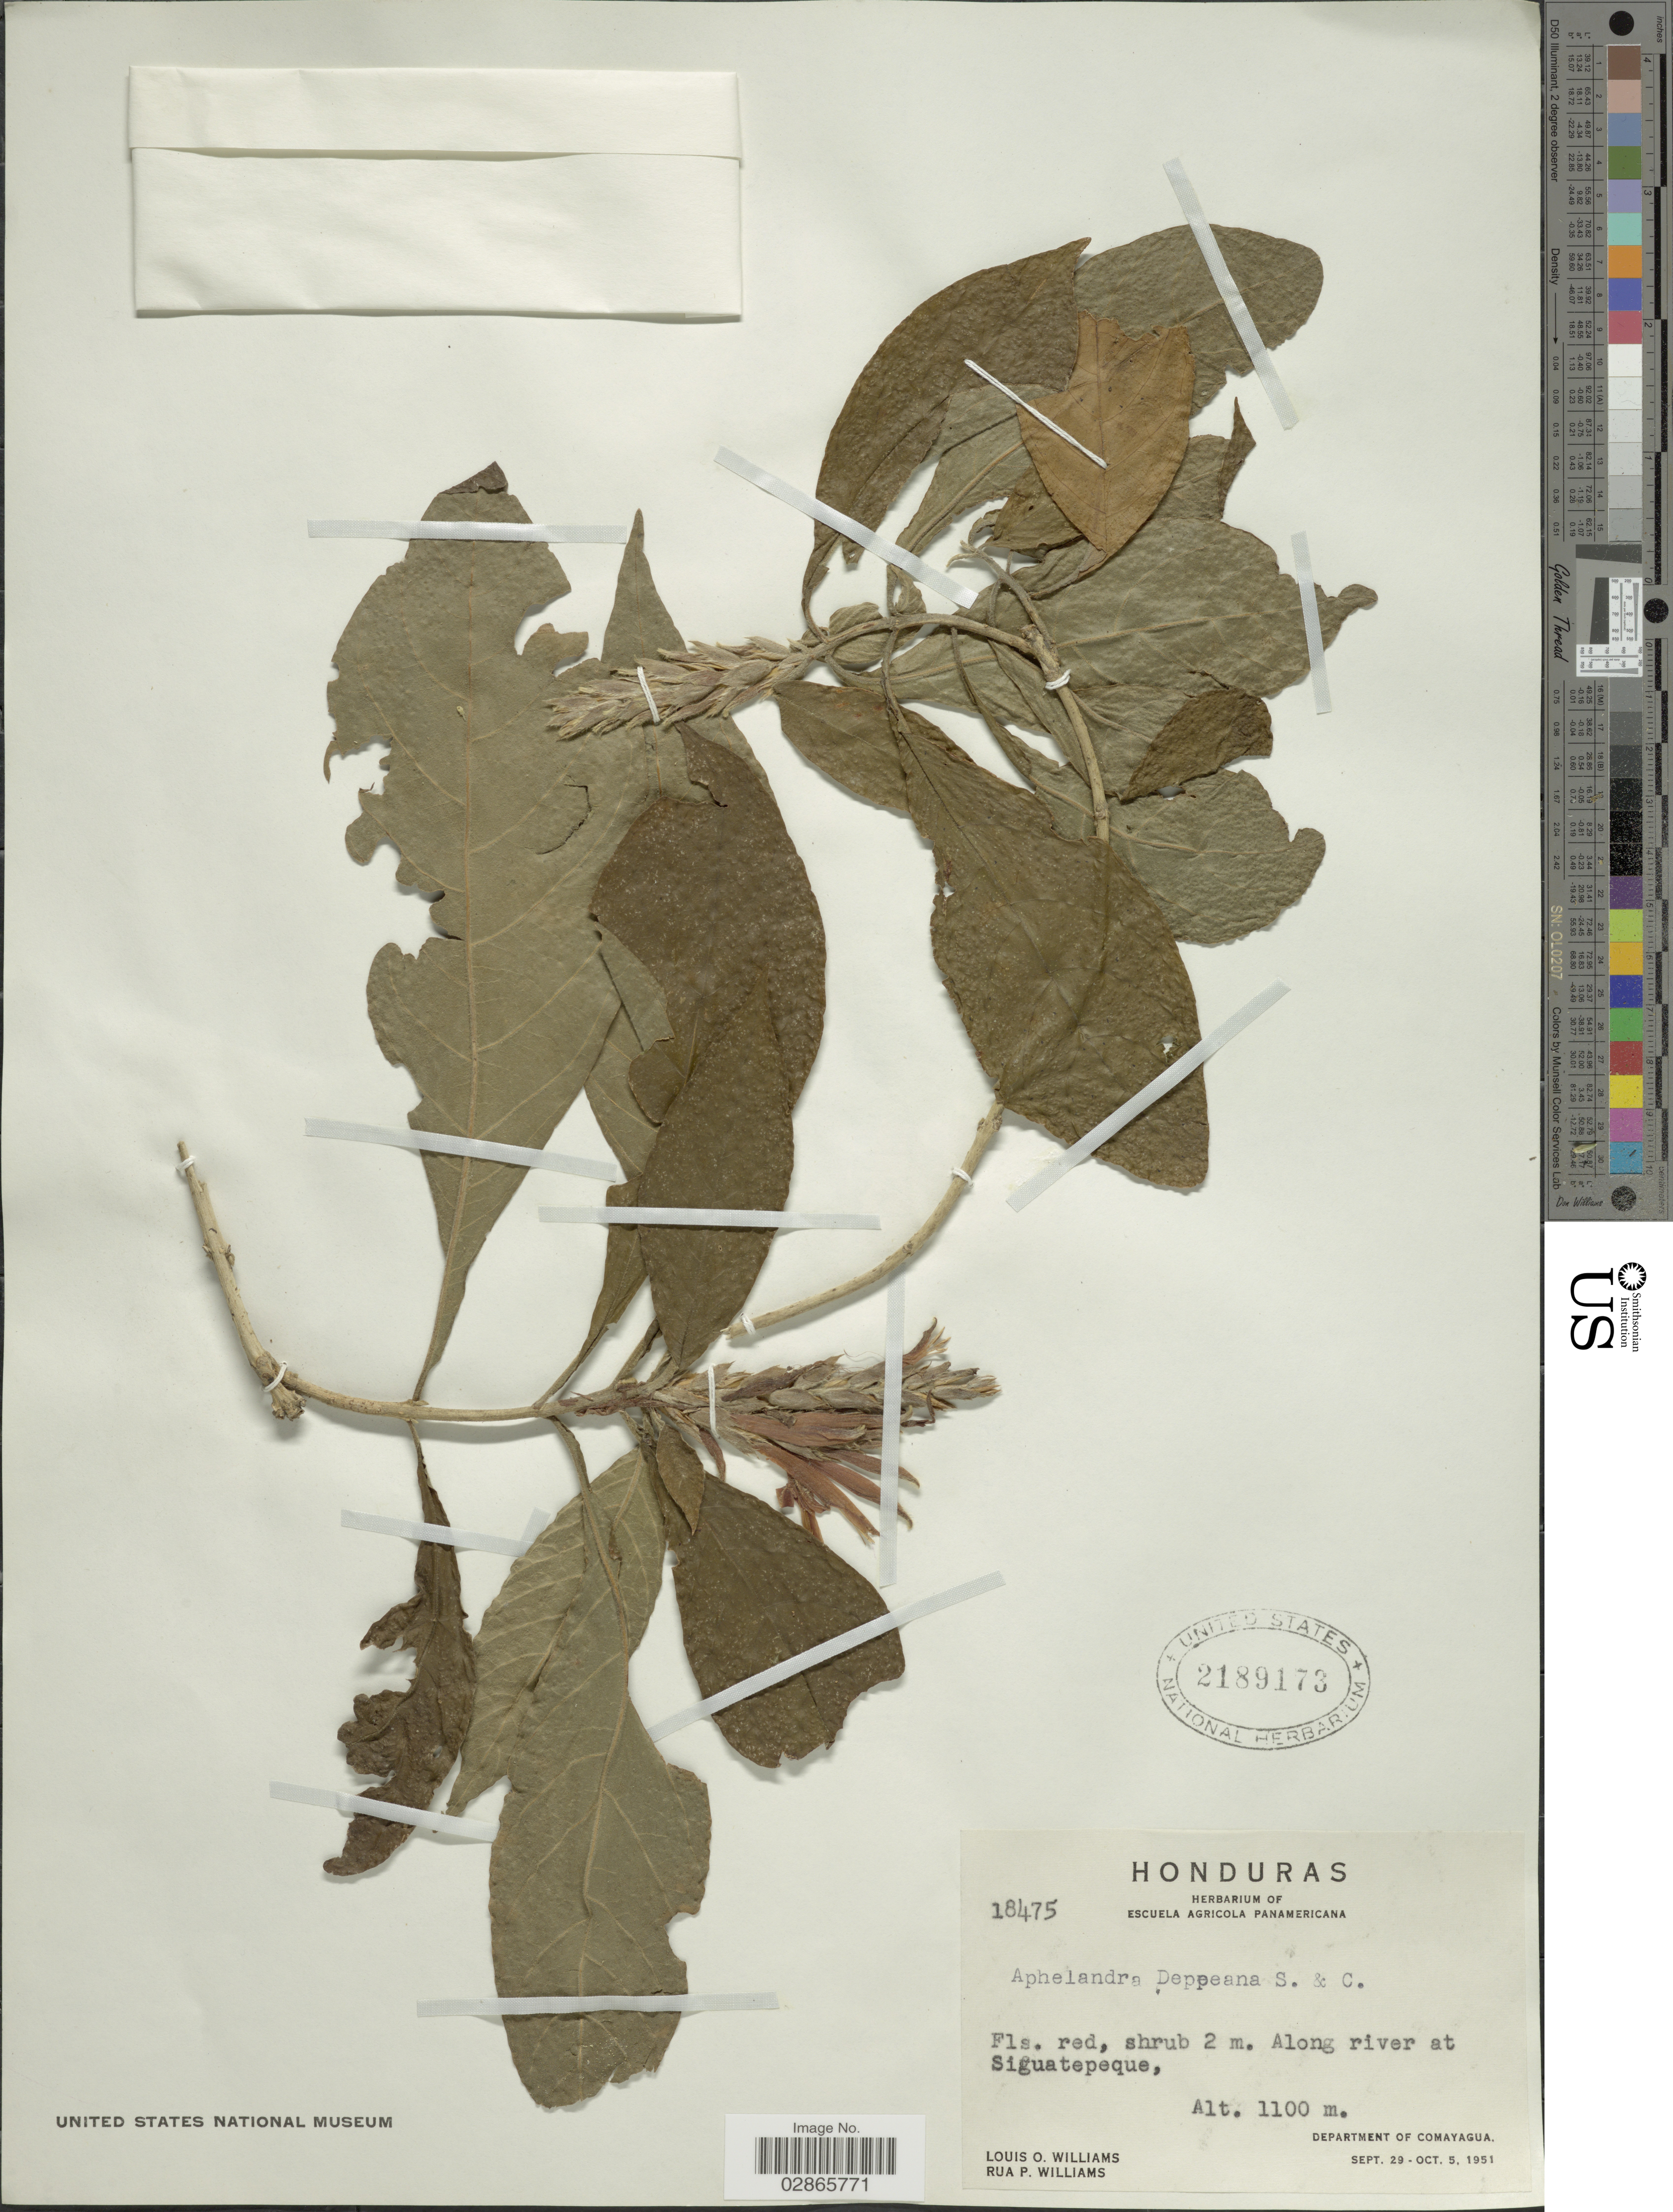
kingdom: Plantae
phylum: Tracheophyta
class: Magnoliopsida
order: Lamiales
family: Acanthaceae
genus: Aphelandra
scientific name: Aphelandra deppeana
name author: Schltdl. & Cham.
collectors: L. O. Williams & R. P. Williams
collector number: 18475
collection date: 1951-09-29/1951-10-05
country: Honduras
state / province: Comayagua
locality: Along river at Siguatepeque, department of Comayagua.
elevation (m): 1100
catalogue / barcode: US 2189173